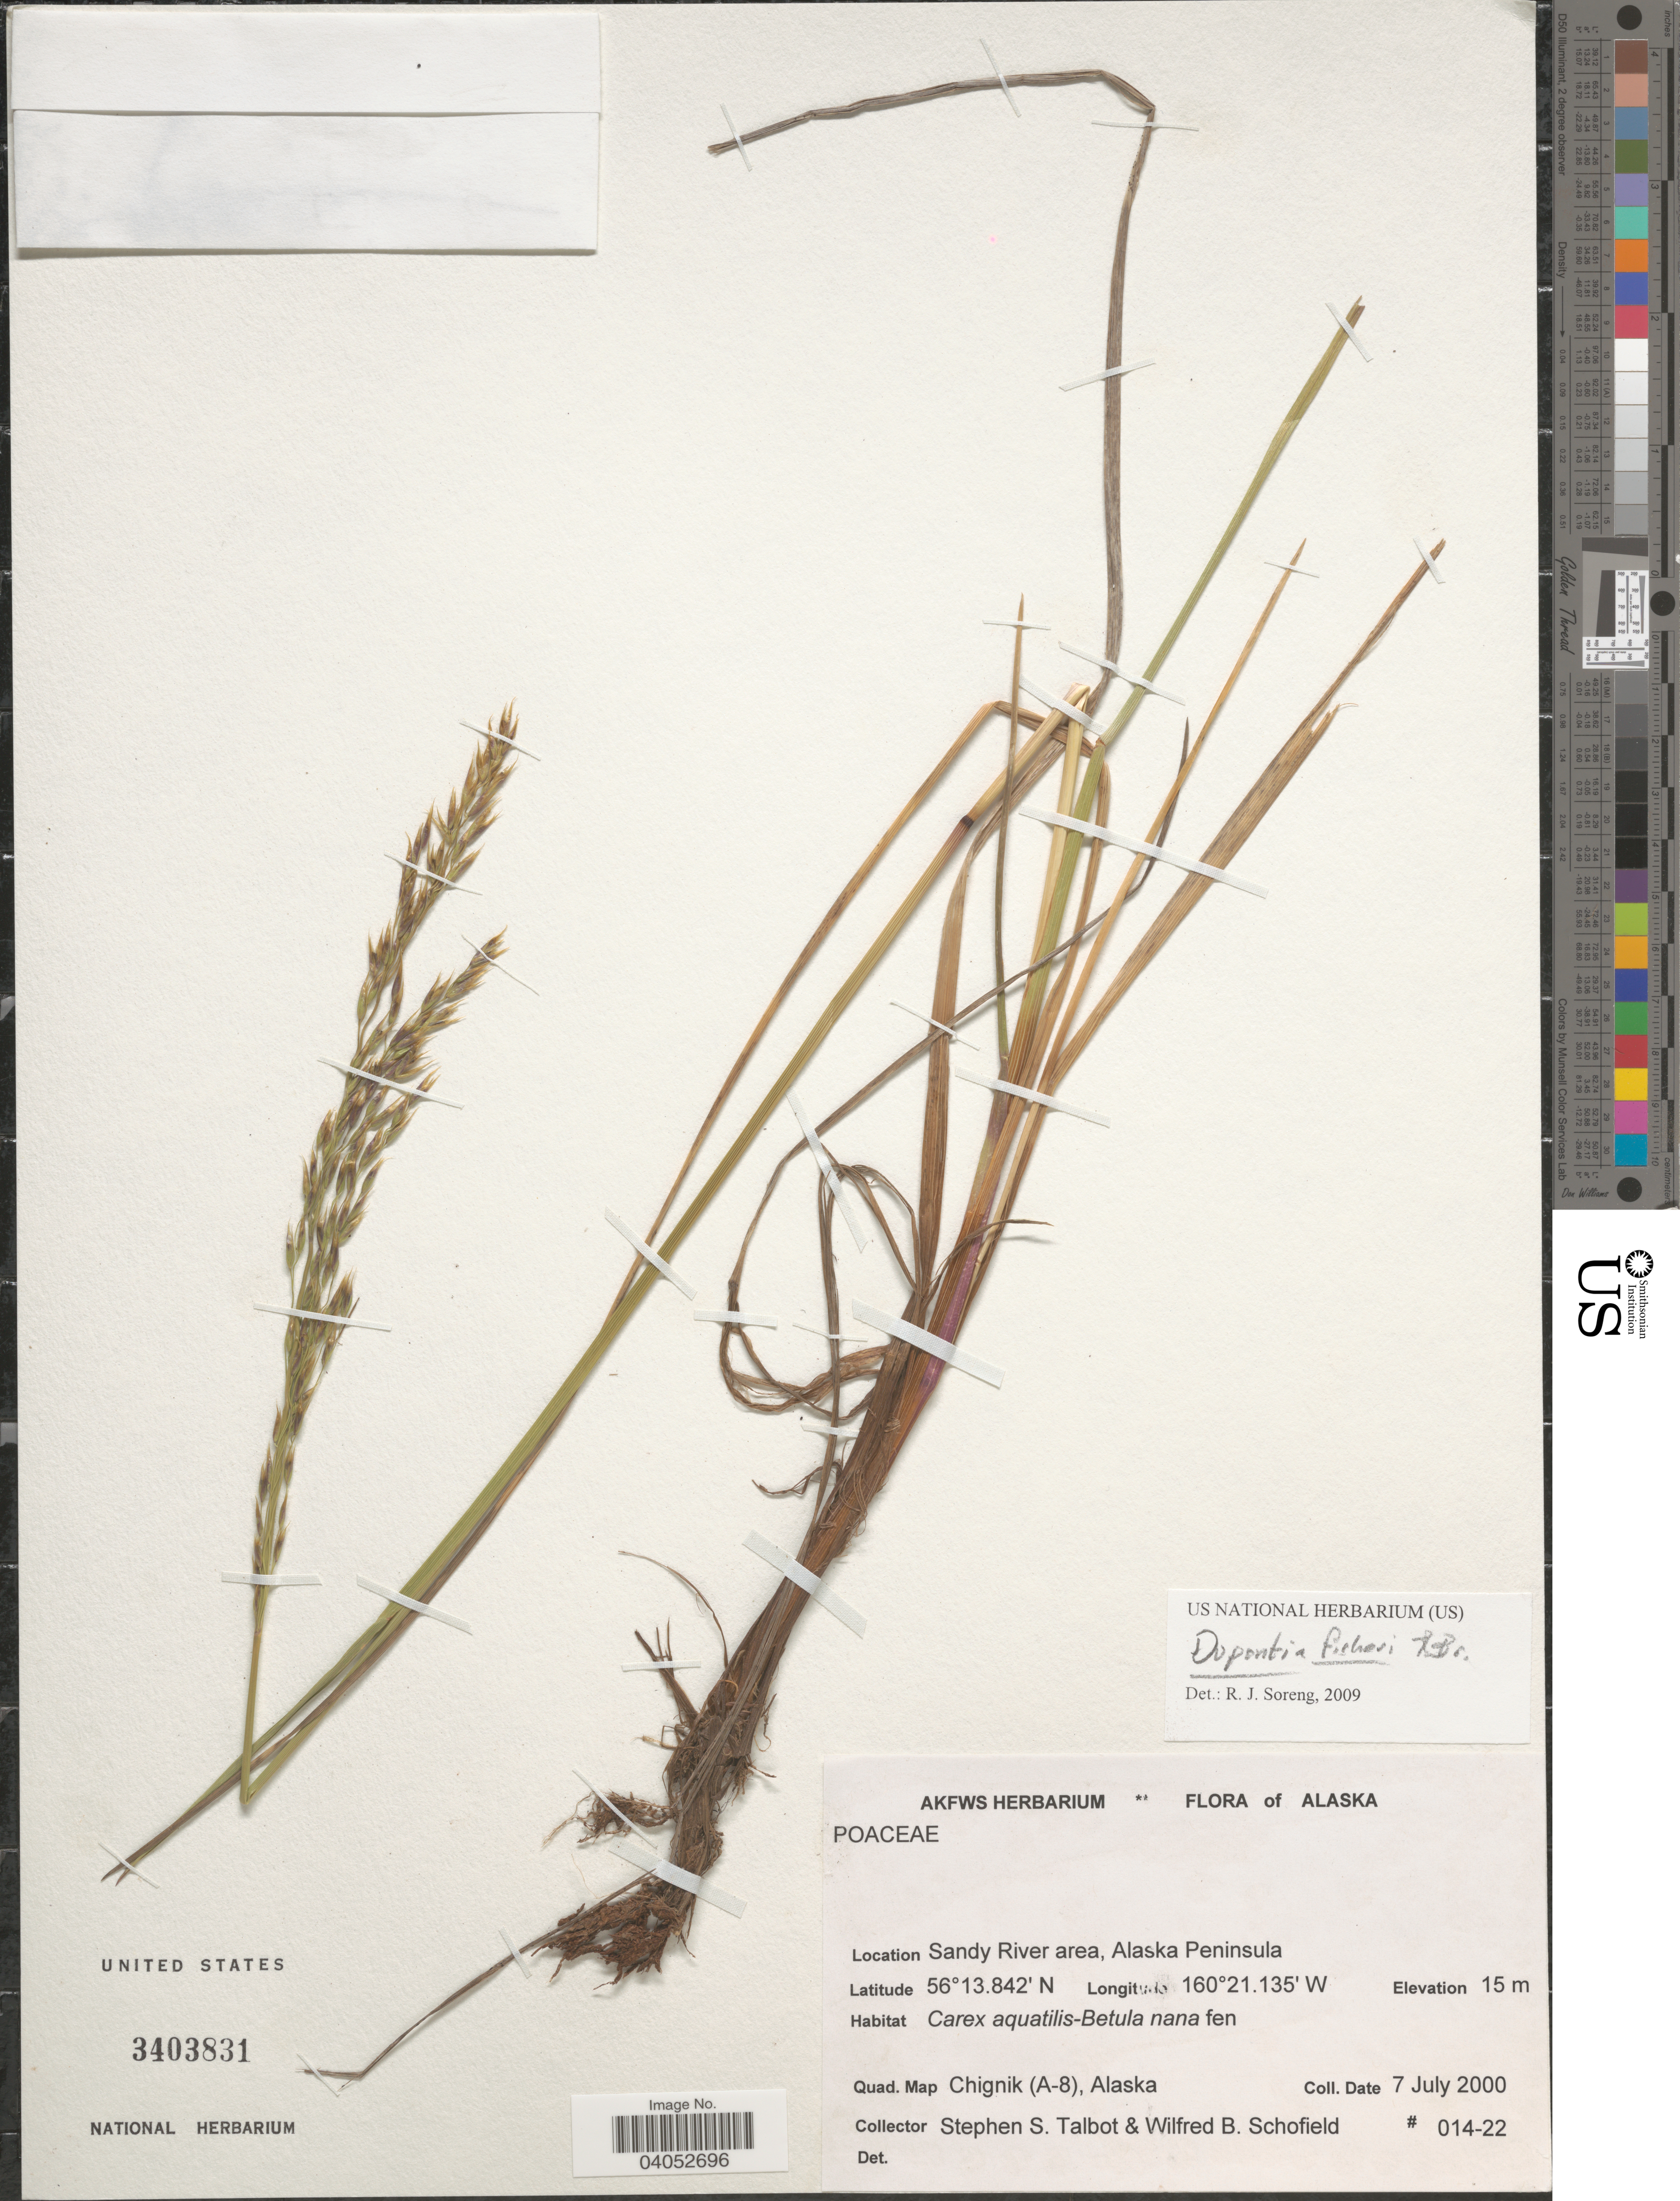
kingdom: Plantae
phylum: Tracheophyta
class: Liliopsida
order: Poales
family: Poaceae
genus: Dupontia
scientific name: Dupontia micrantha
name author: Holm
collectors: S. S. Talbot & W. Schofield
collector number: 014-22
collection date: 2000-07-07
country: United States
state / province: Alaska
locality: Sandy River area, Alaska Peninsula. Quad. Map Chignik (A-8).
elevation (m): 15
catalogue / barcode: US 3403831